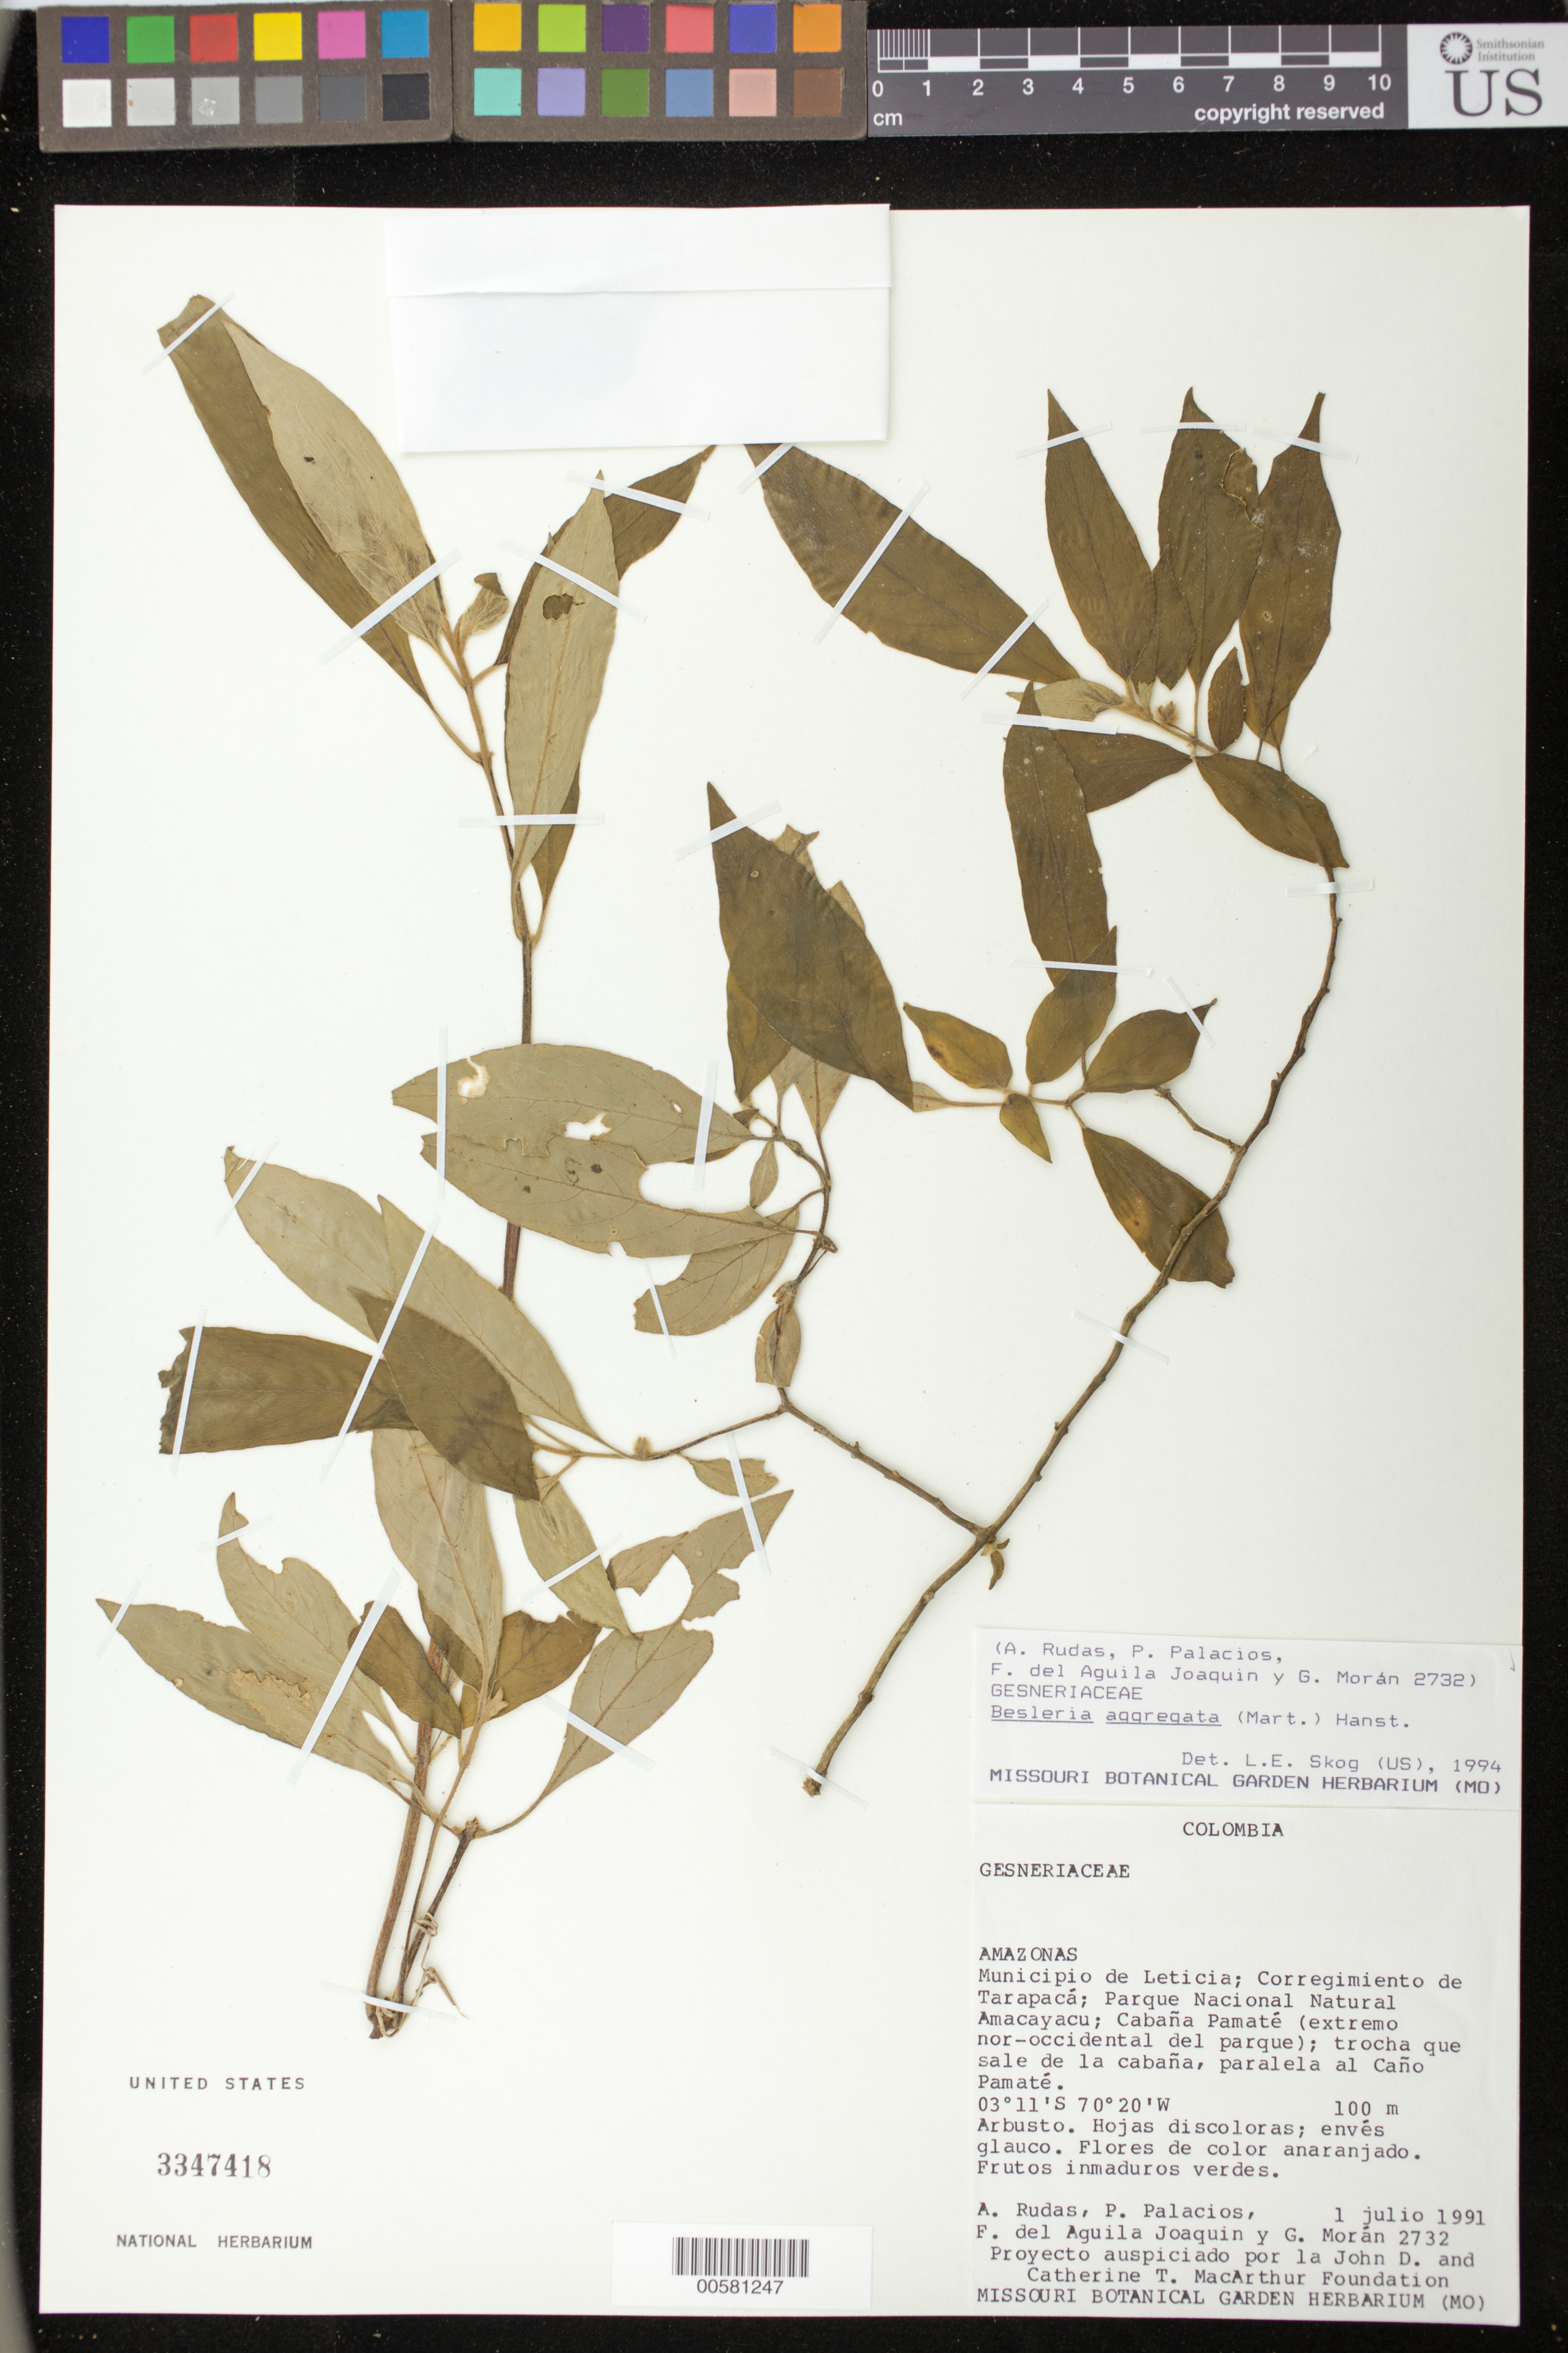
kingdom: Plantae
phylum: Tracheophyta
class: Magnoliopsida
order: Lamiales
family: Gesneriaceae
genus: Besleria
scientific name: Besleria aggregata var. aggregata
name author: (Mart.) Hanst.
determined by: Skog, Laurence E.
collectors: A. Rudas & et al.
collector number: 2732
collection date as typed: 01 Jul 1991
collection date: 1991-07-01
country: Colombia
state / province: Amazônas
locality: Mpio. de Laticia; corregimiento de Tarapacá; Parque Nacional Natural Amacayacu; Cabaña Pamaté (extremo no-occidental del parque); trocha que sale de la cabaña, paralela al Caño Pamaté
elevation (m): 100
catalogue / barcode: US 3347418